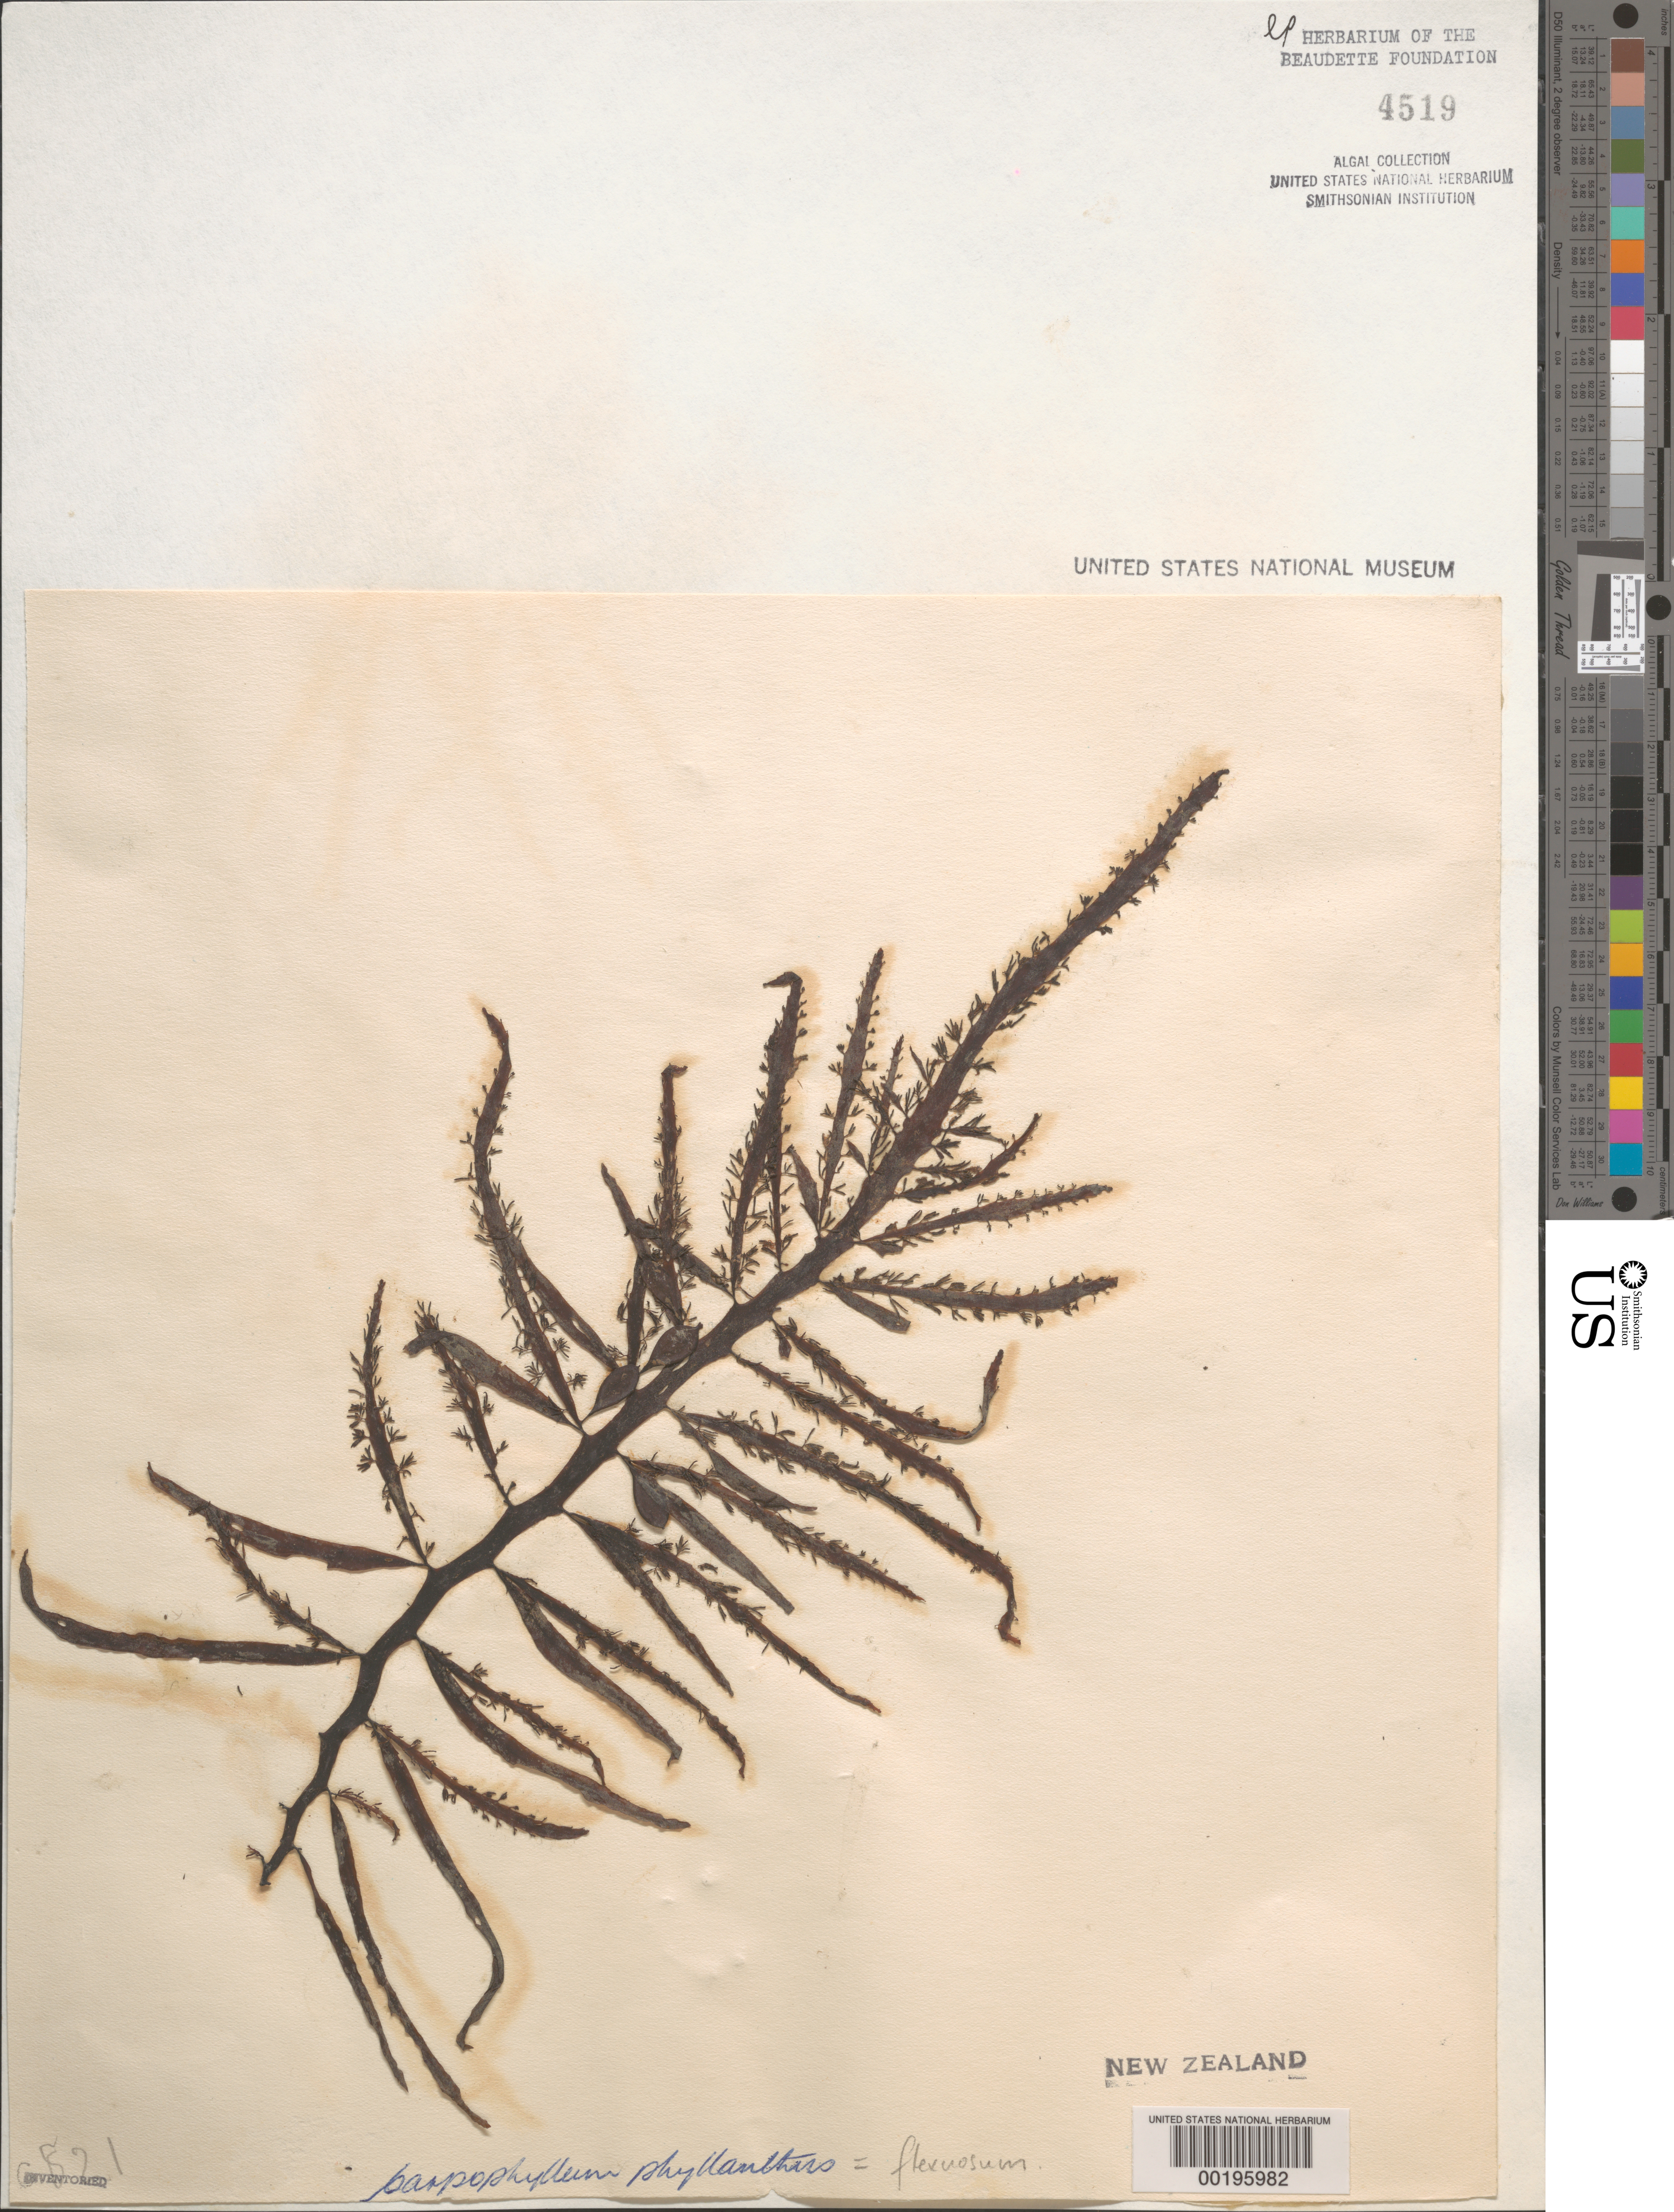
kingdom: Chromista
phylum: Ochrophyta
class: Phaeophyceae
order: Fucales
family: Sargassaceae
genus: Carpophyllum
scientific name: Carpophyllum flexuosum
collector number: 821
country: New Zealand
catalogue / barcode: US 4519